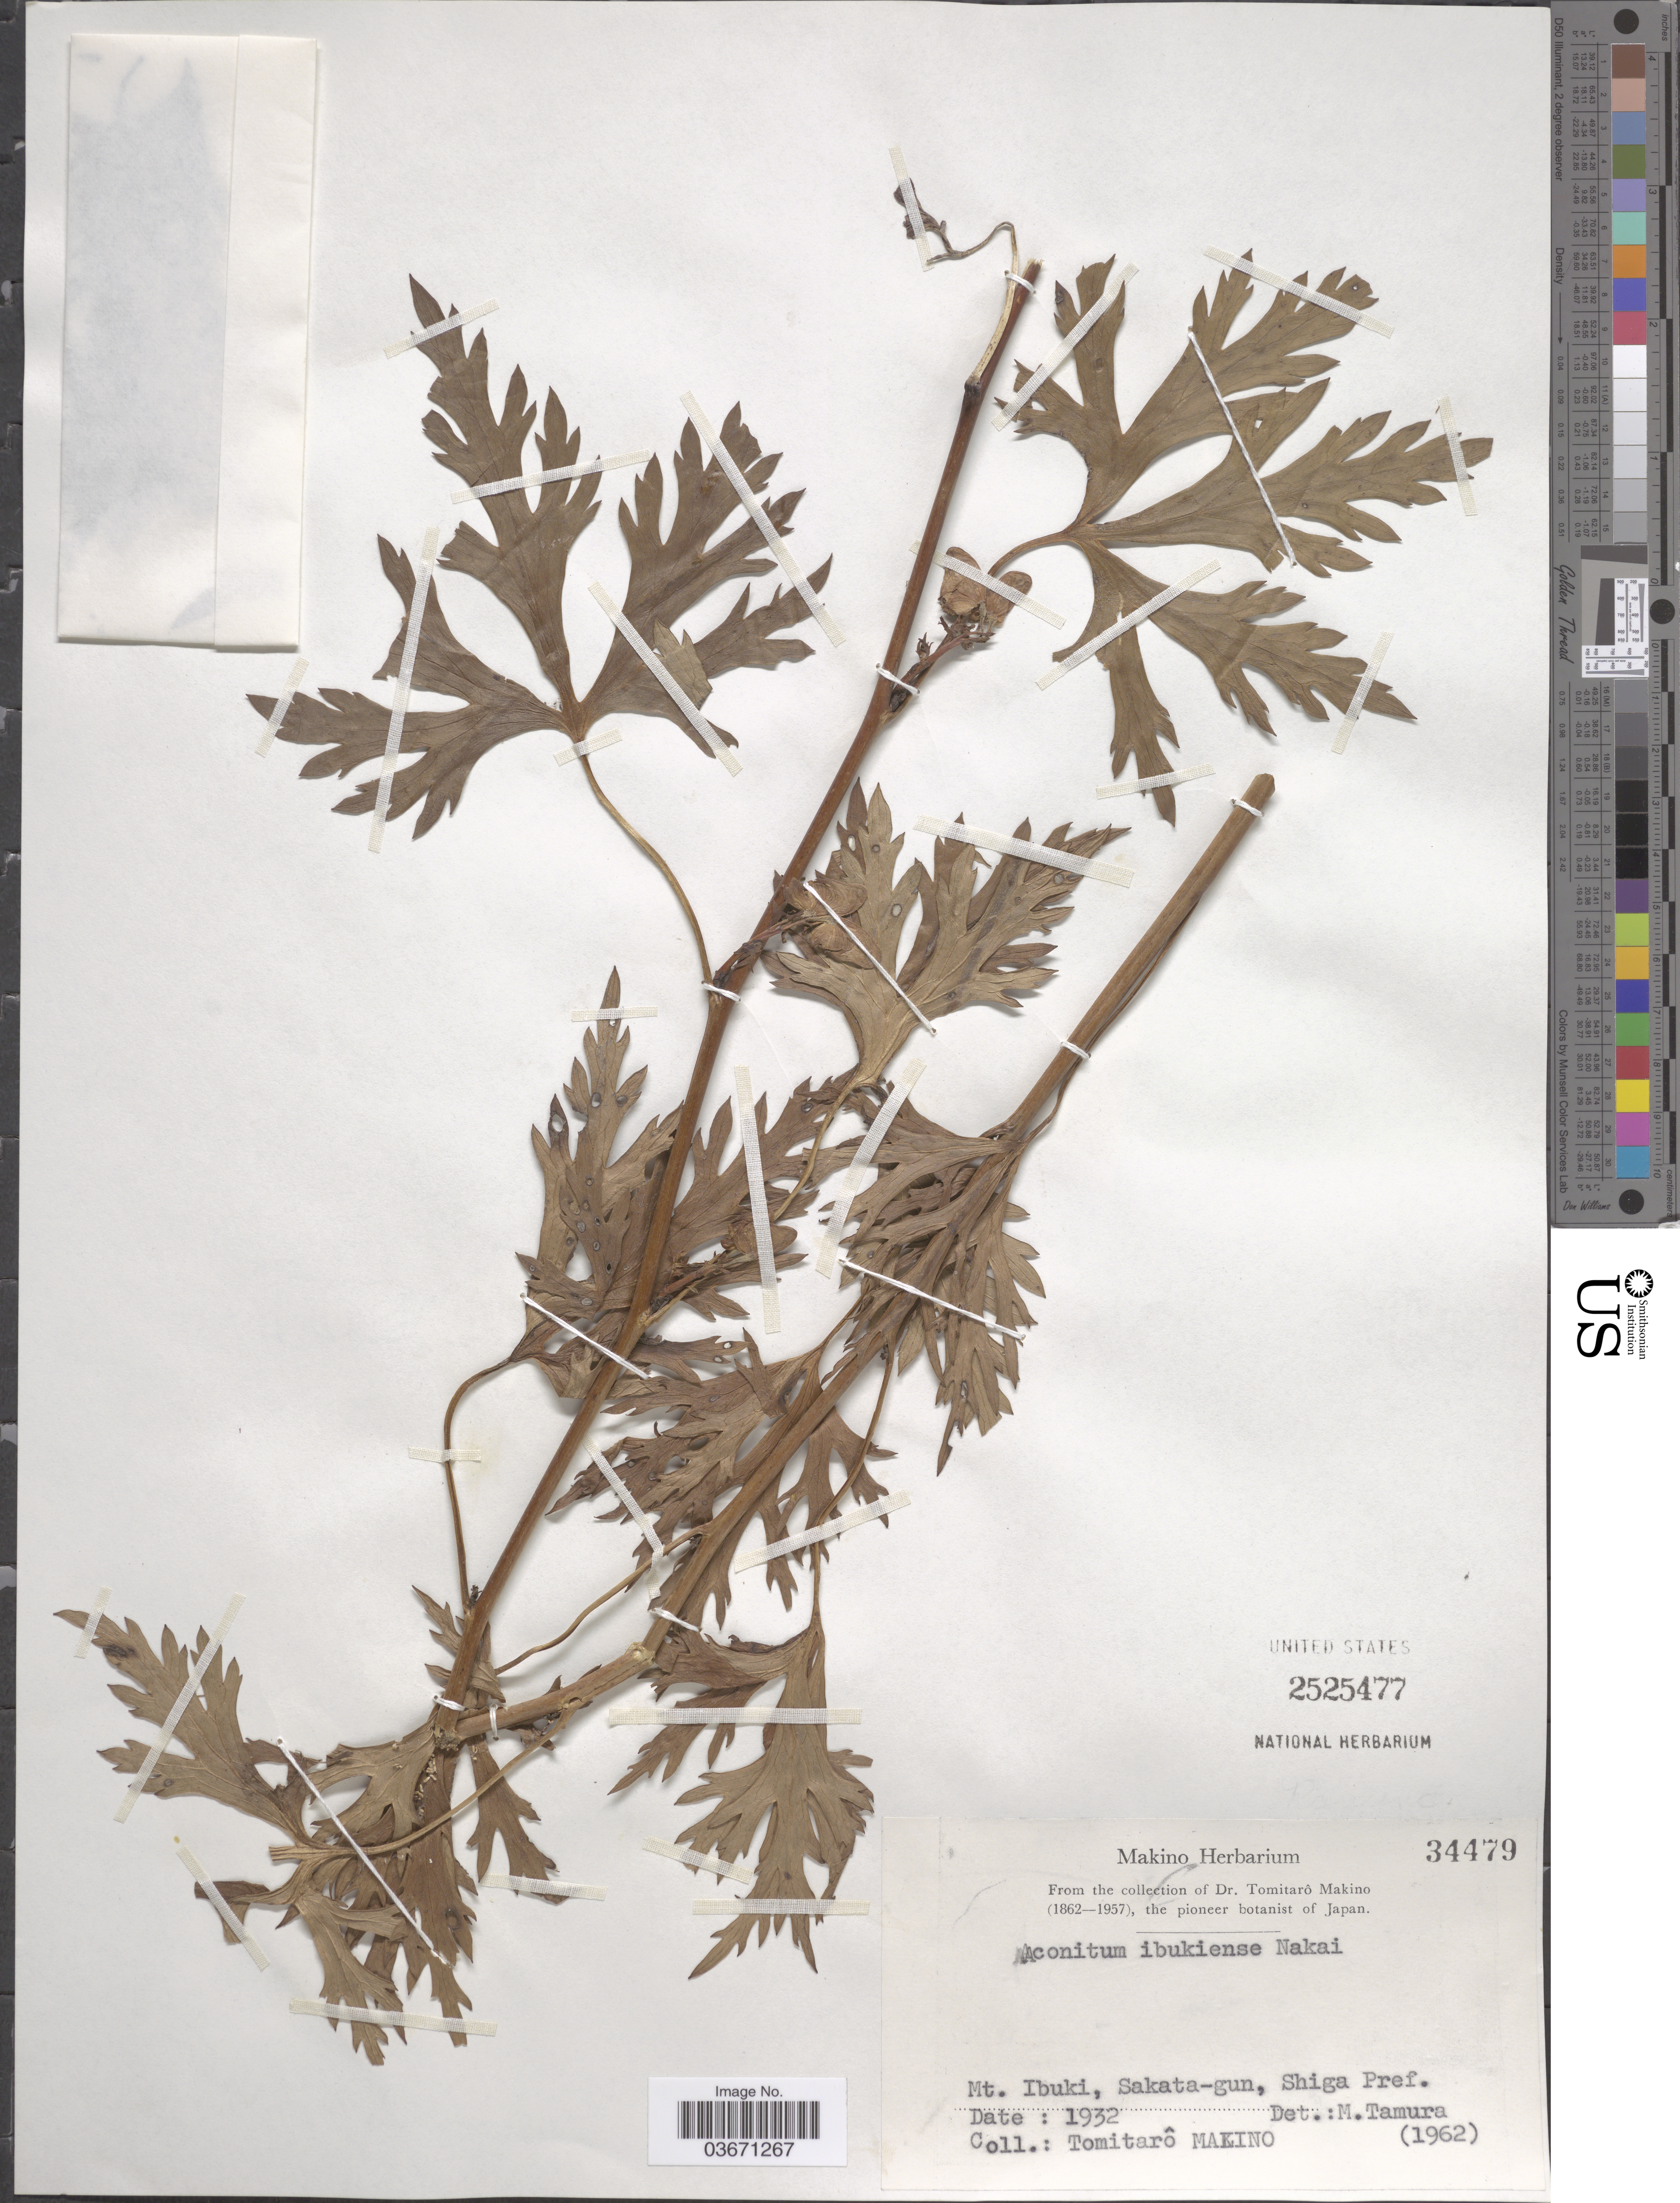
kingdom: Plantae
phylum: Tracheophyta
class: Magnoliopsida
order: Ranunculales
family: Ranunculaceae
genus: Aconitum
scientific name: Aconitum ibukiense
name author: Nakai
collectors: T. Makino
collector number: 34479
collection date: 1932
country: Japan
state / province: Siga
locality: Mt. Ibuki, Sakata-gun, Shiga Pref.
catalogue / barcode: US 2525477